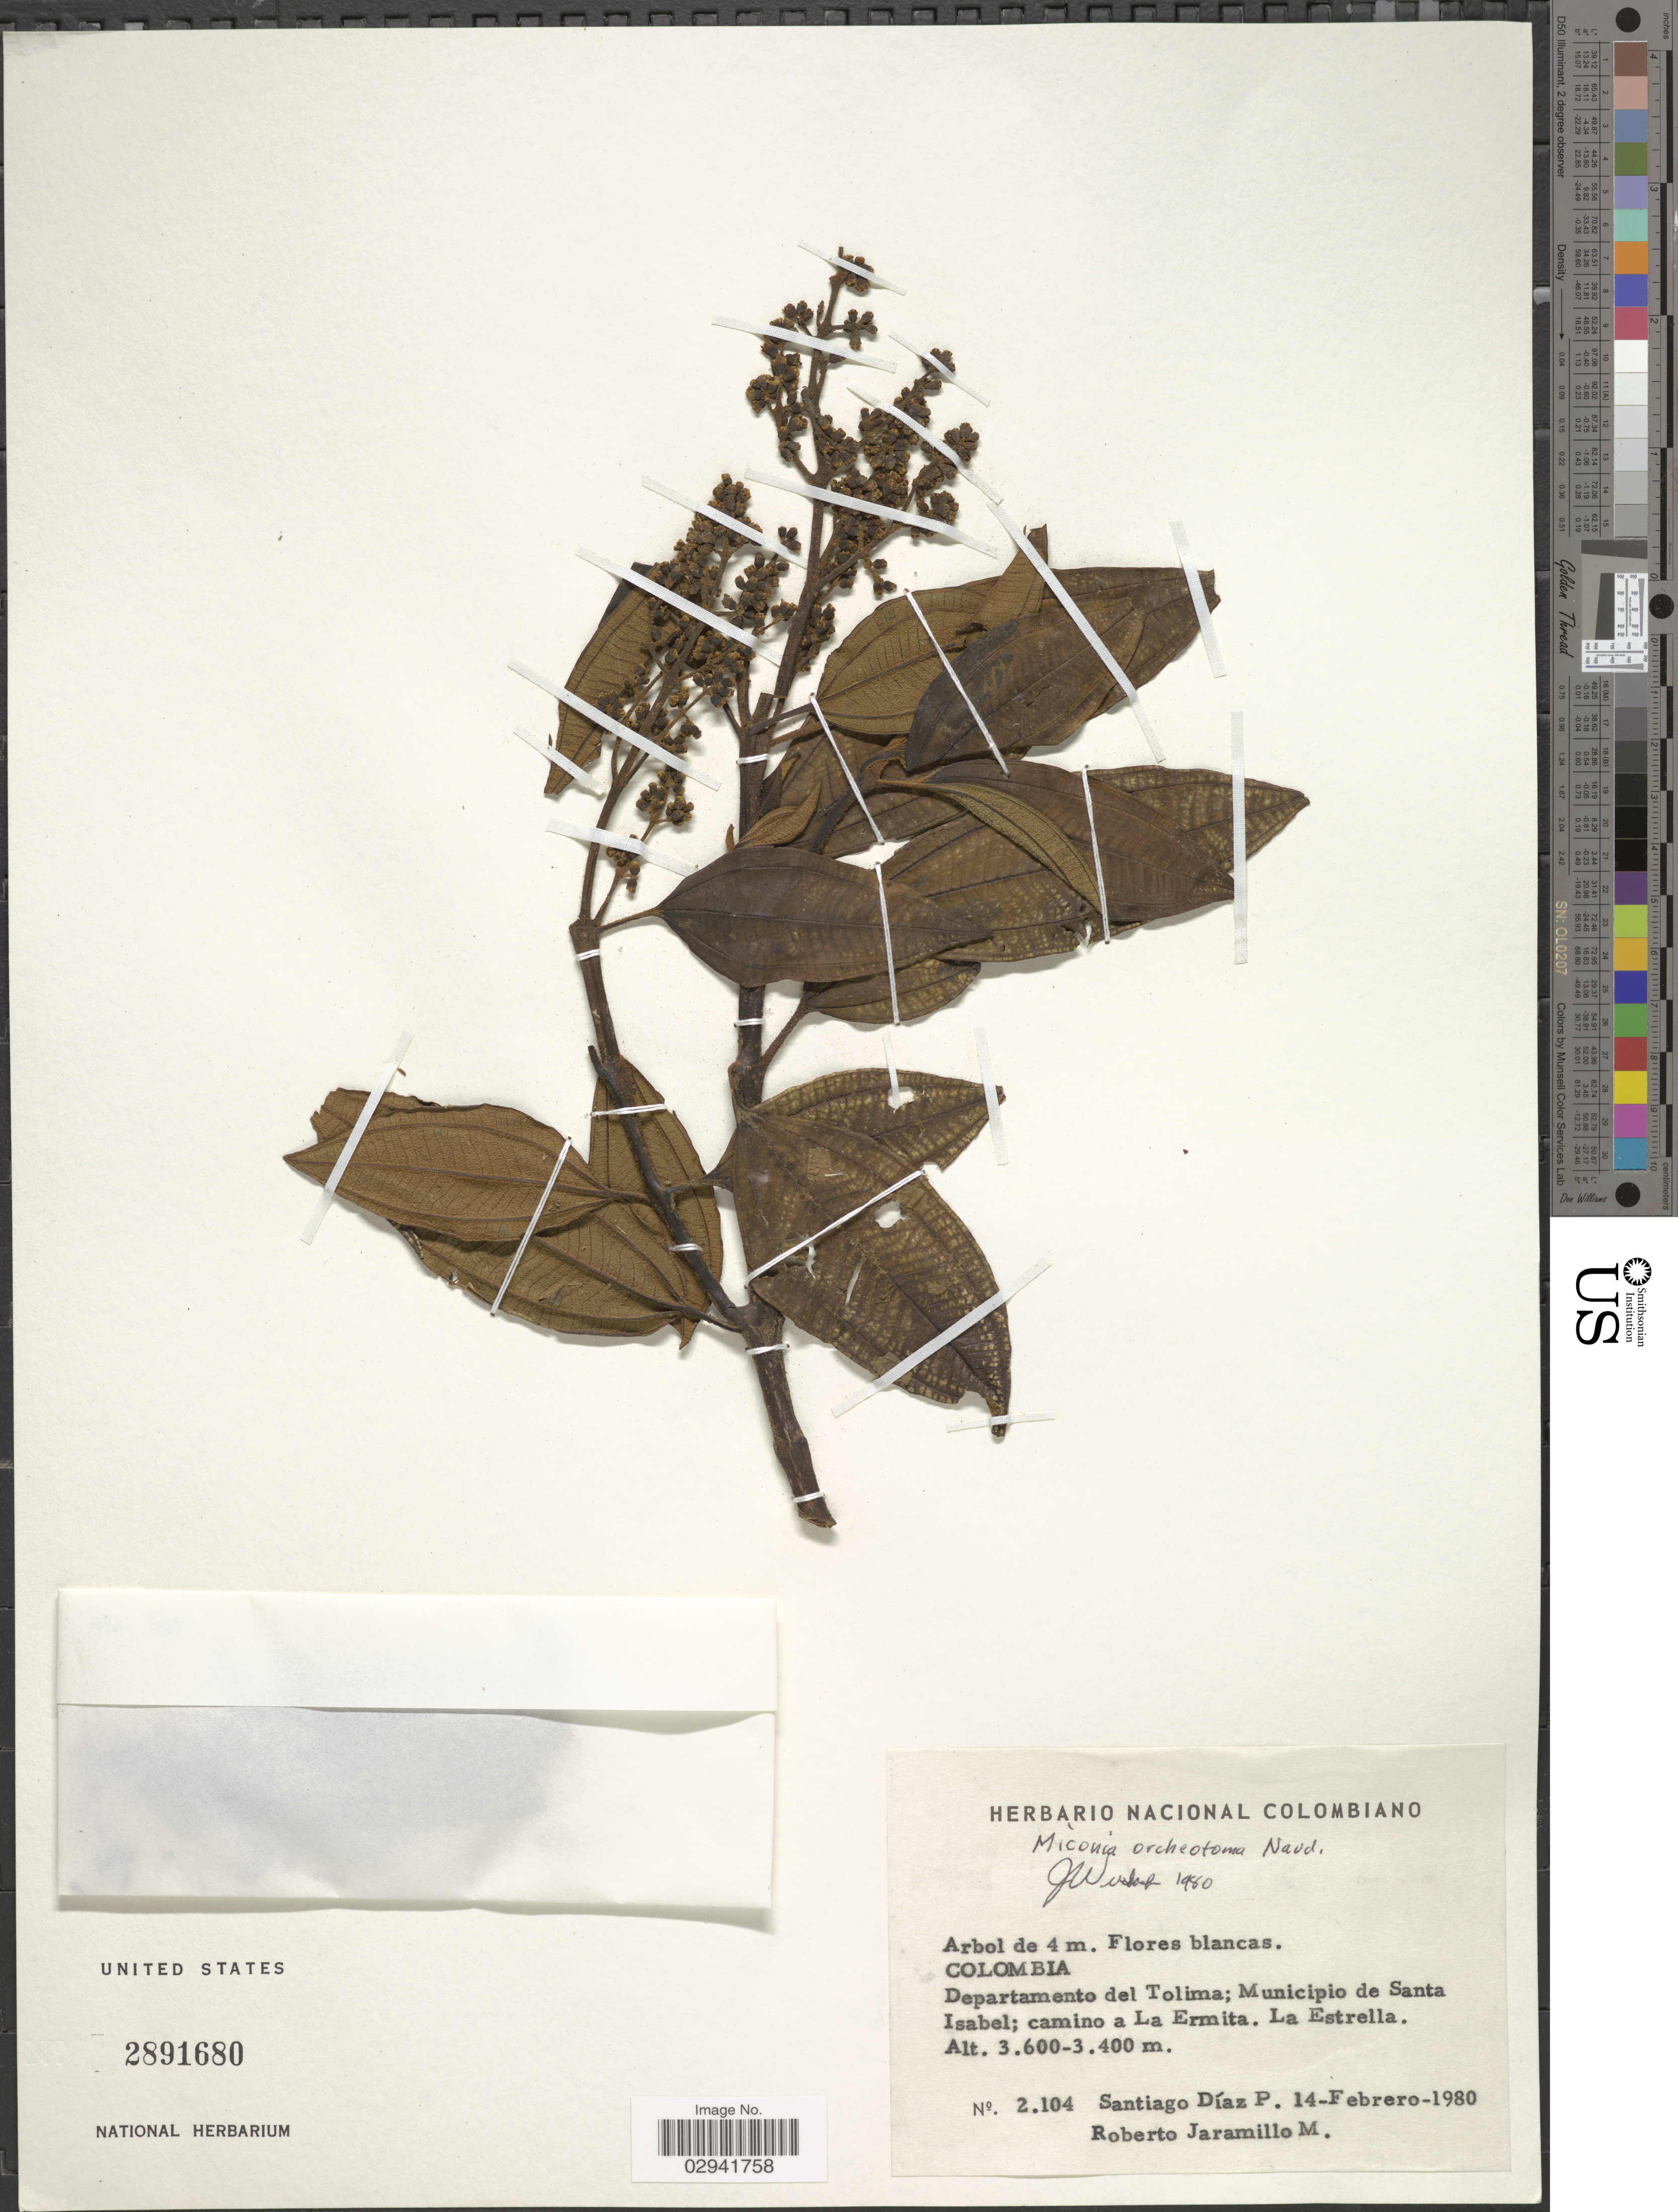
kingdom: Plantae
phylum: Tracheophyta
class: Magnoliopsida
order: Myrtales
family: Melastomataceae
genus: Miconia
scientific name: Miconia orcheotoma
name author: Naudin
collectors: S. Diaz P. & R. Jaramillo M.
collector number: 2104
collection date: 1980-02-14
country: Colombia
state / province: Tolima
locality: Departamento del Tolima; Municipio de Santa Isabel; camino a La Ermita. La Estrella.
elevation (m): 3400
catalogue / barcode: US 2891680